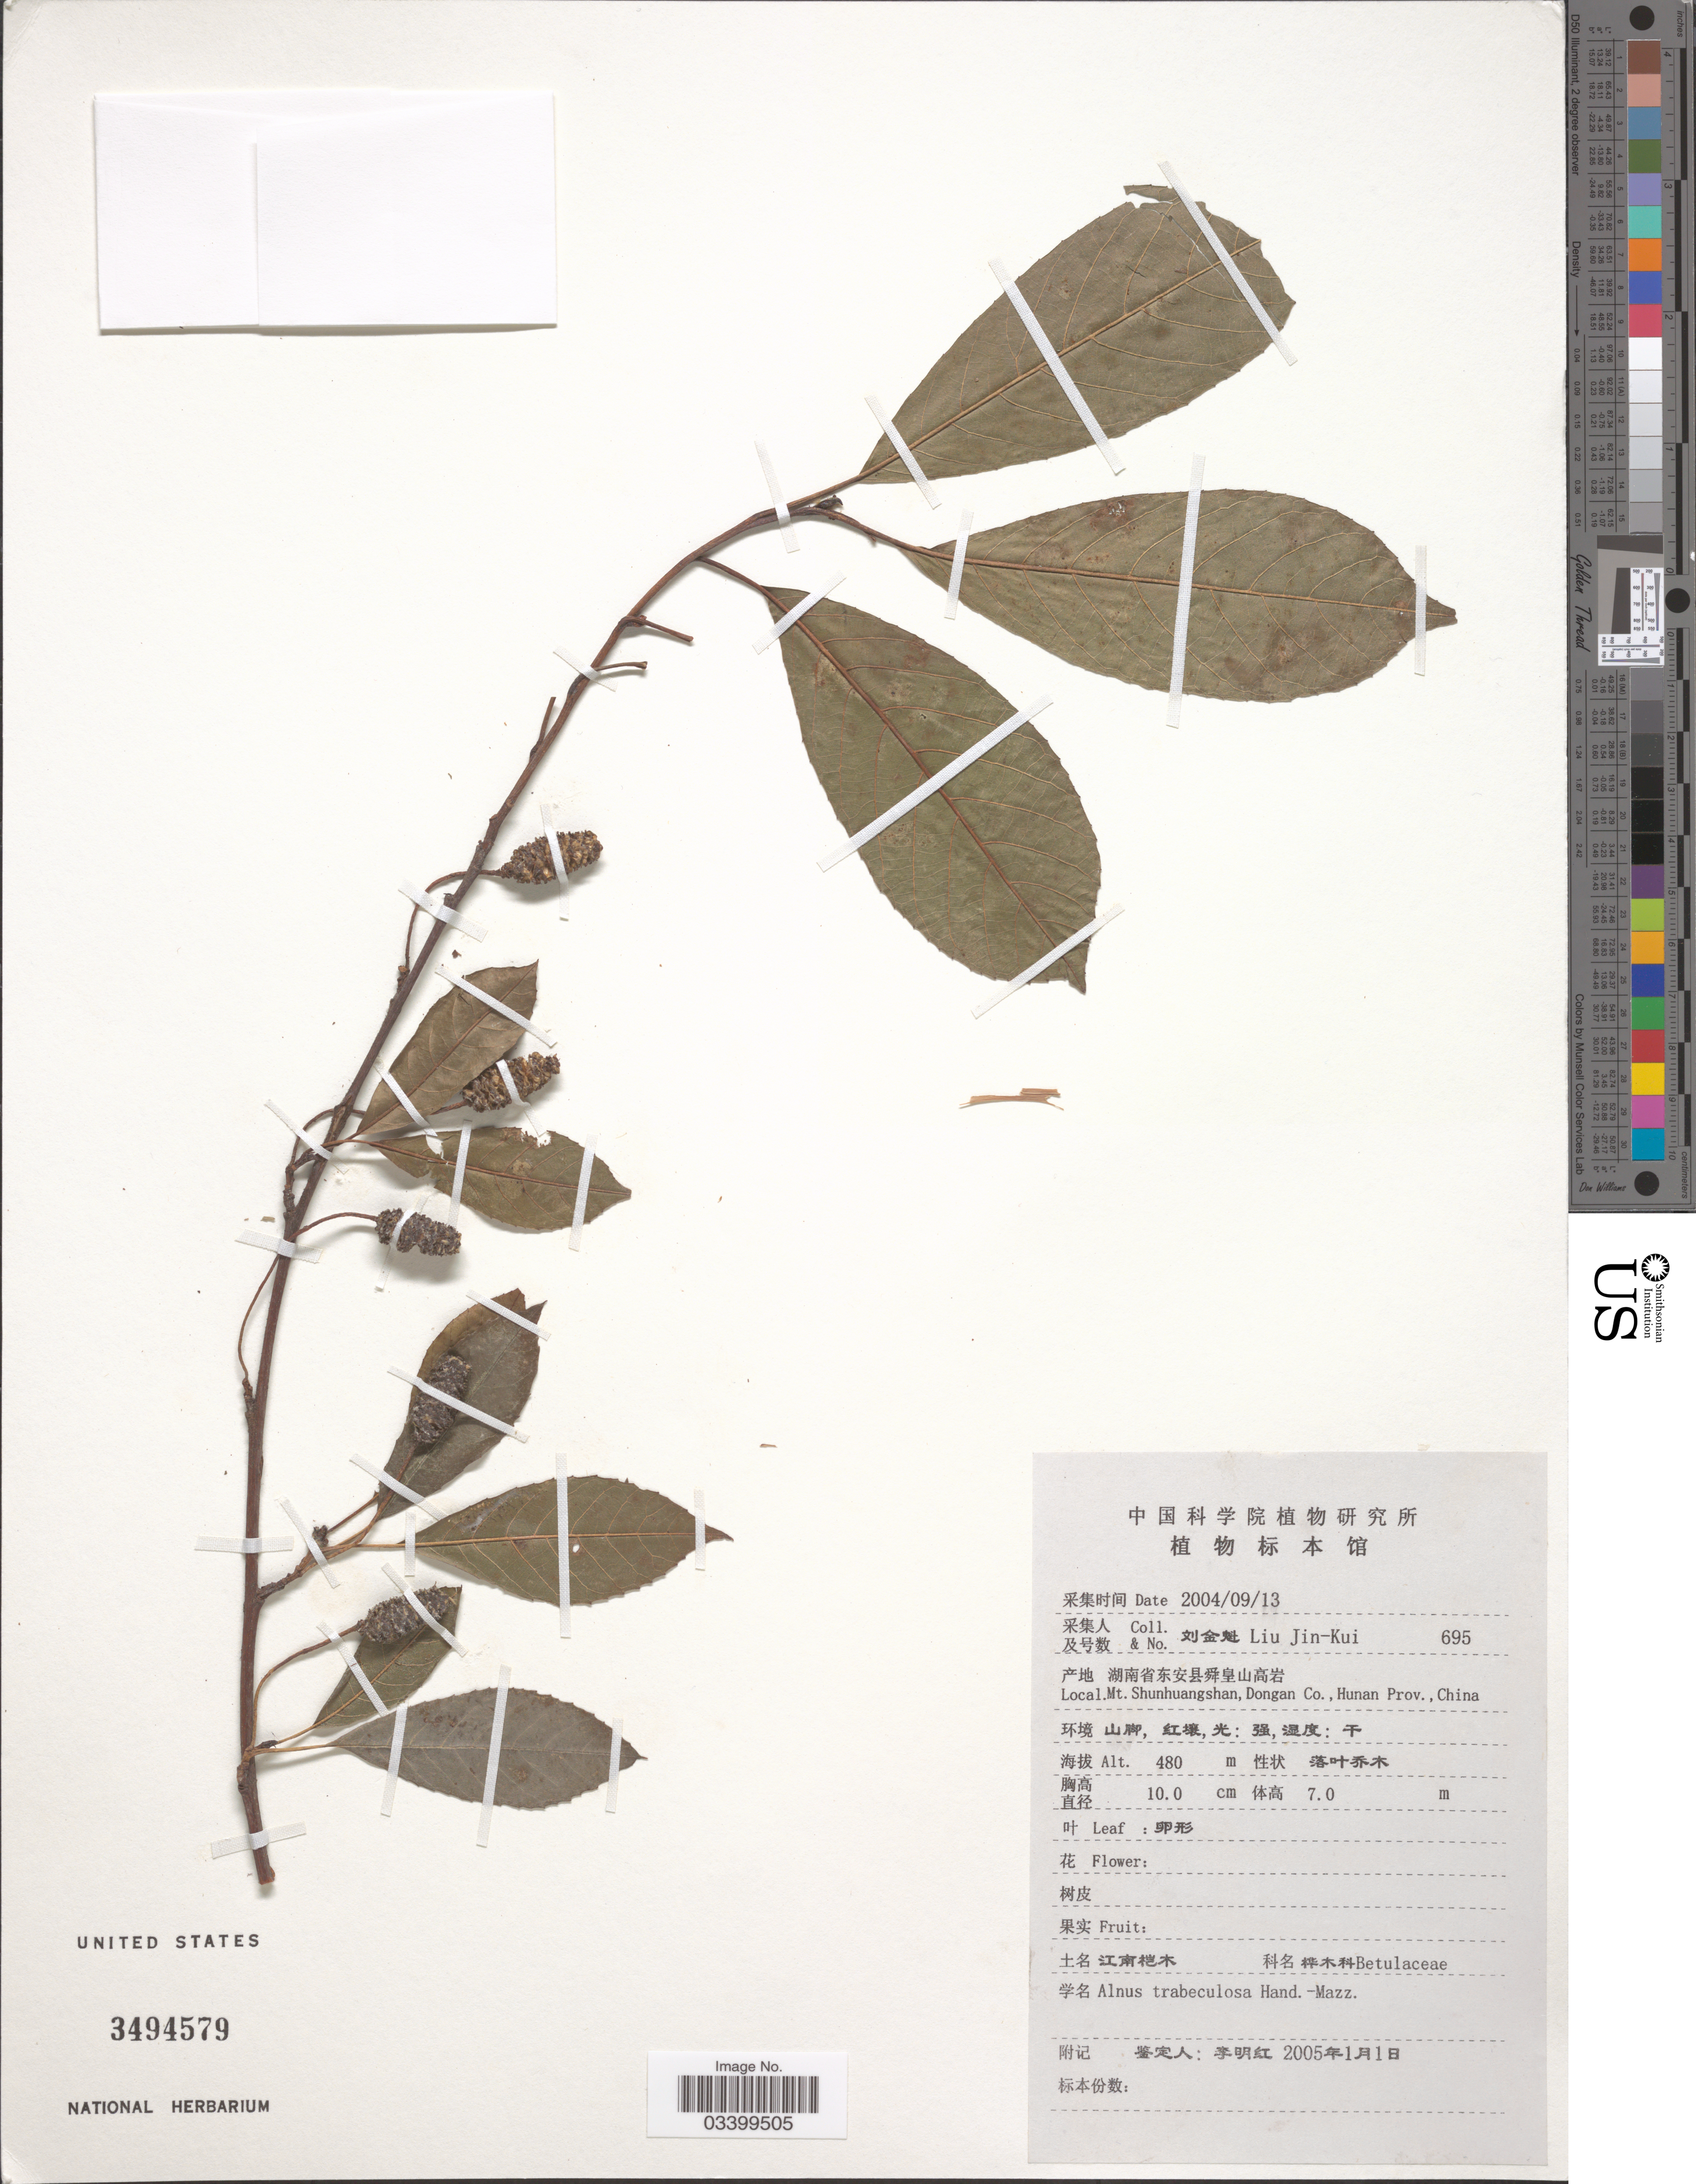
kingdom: Plantae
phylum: Tracheophyta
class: Magnoliopsida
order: Fagales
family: Betulaceae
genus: Alnus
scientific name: Alnus trabeculosa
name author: Hand.-Mazz.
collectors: Liu Jin-Kui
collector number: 695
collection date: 2004-09-13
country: China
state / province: Hunan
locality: Mt. Shunhuangshan, Dongan Co.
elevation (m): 480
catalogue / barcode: US 3494579